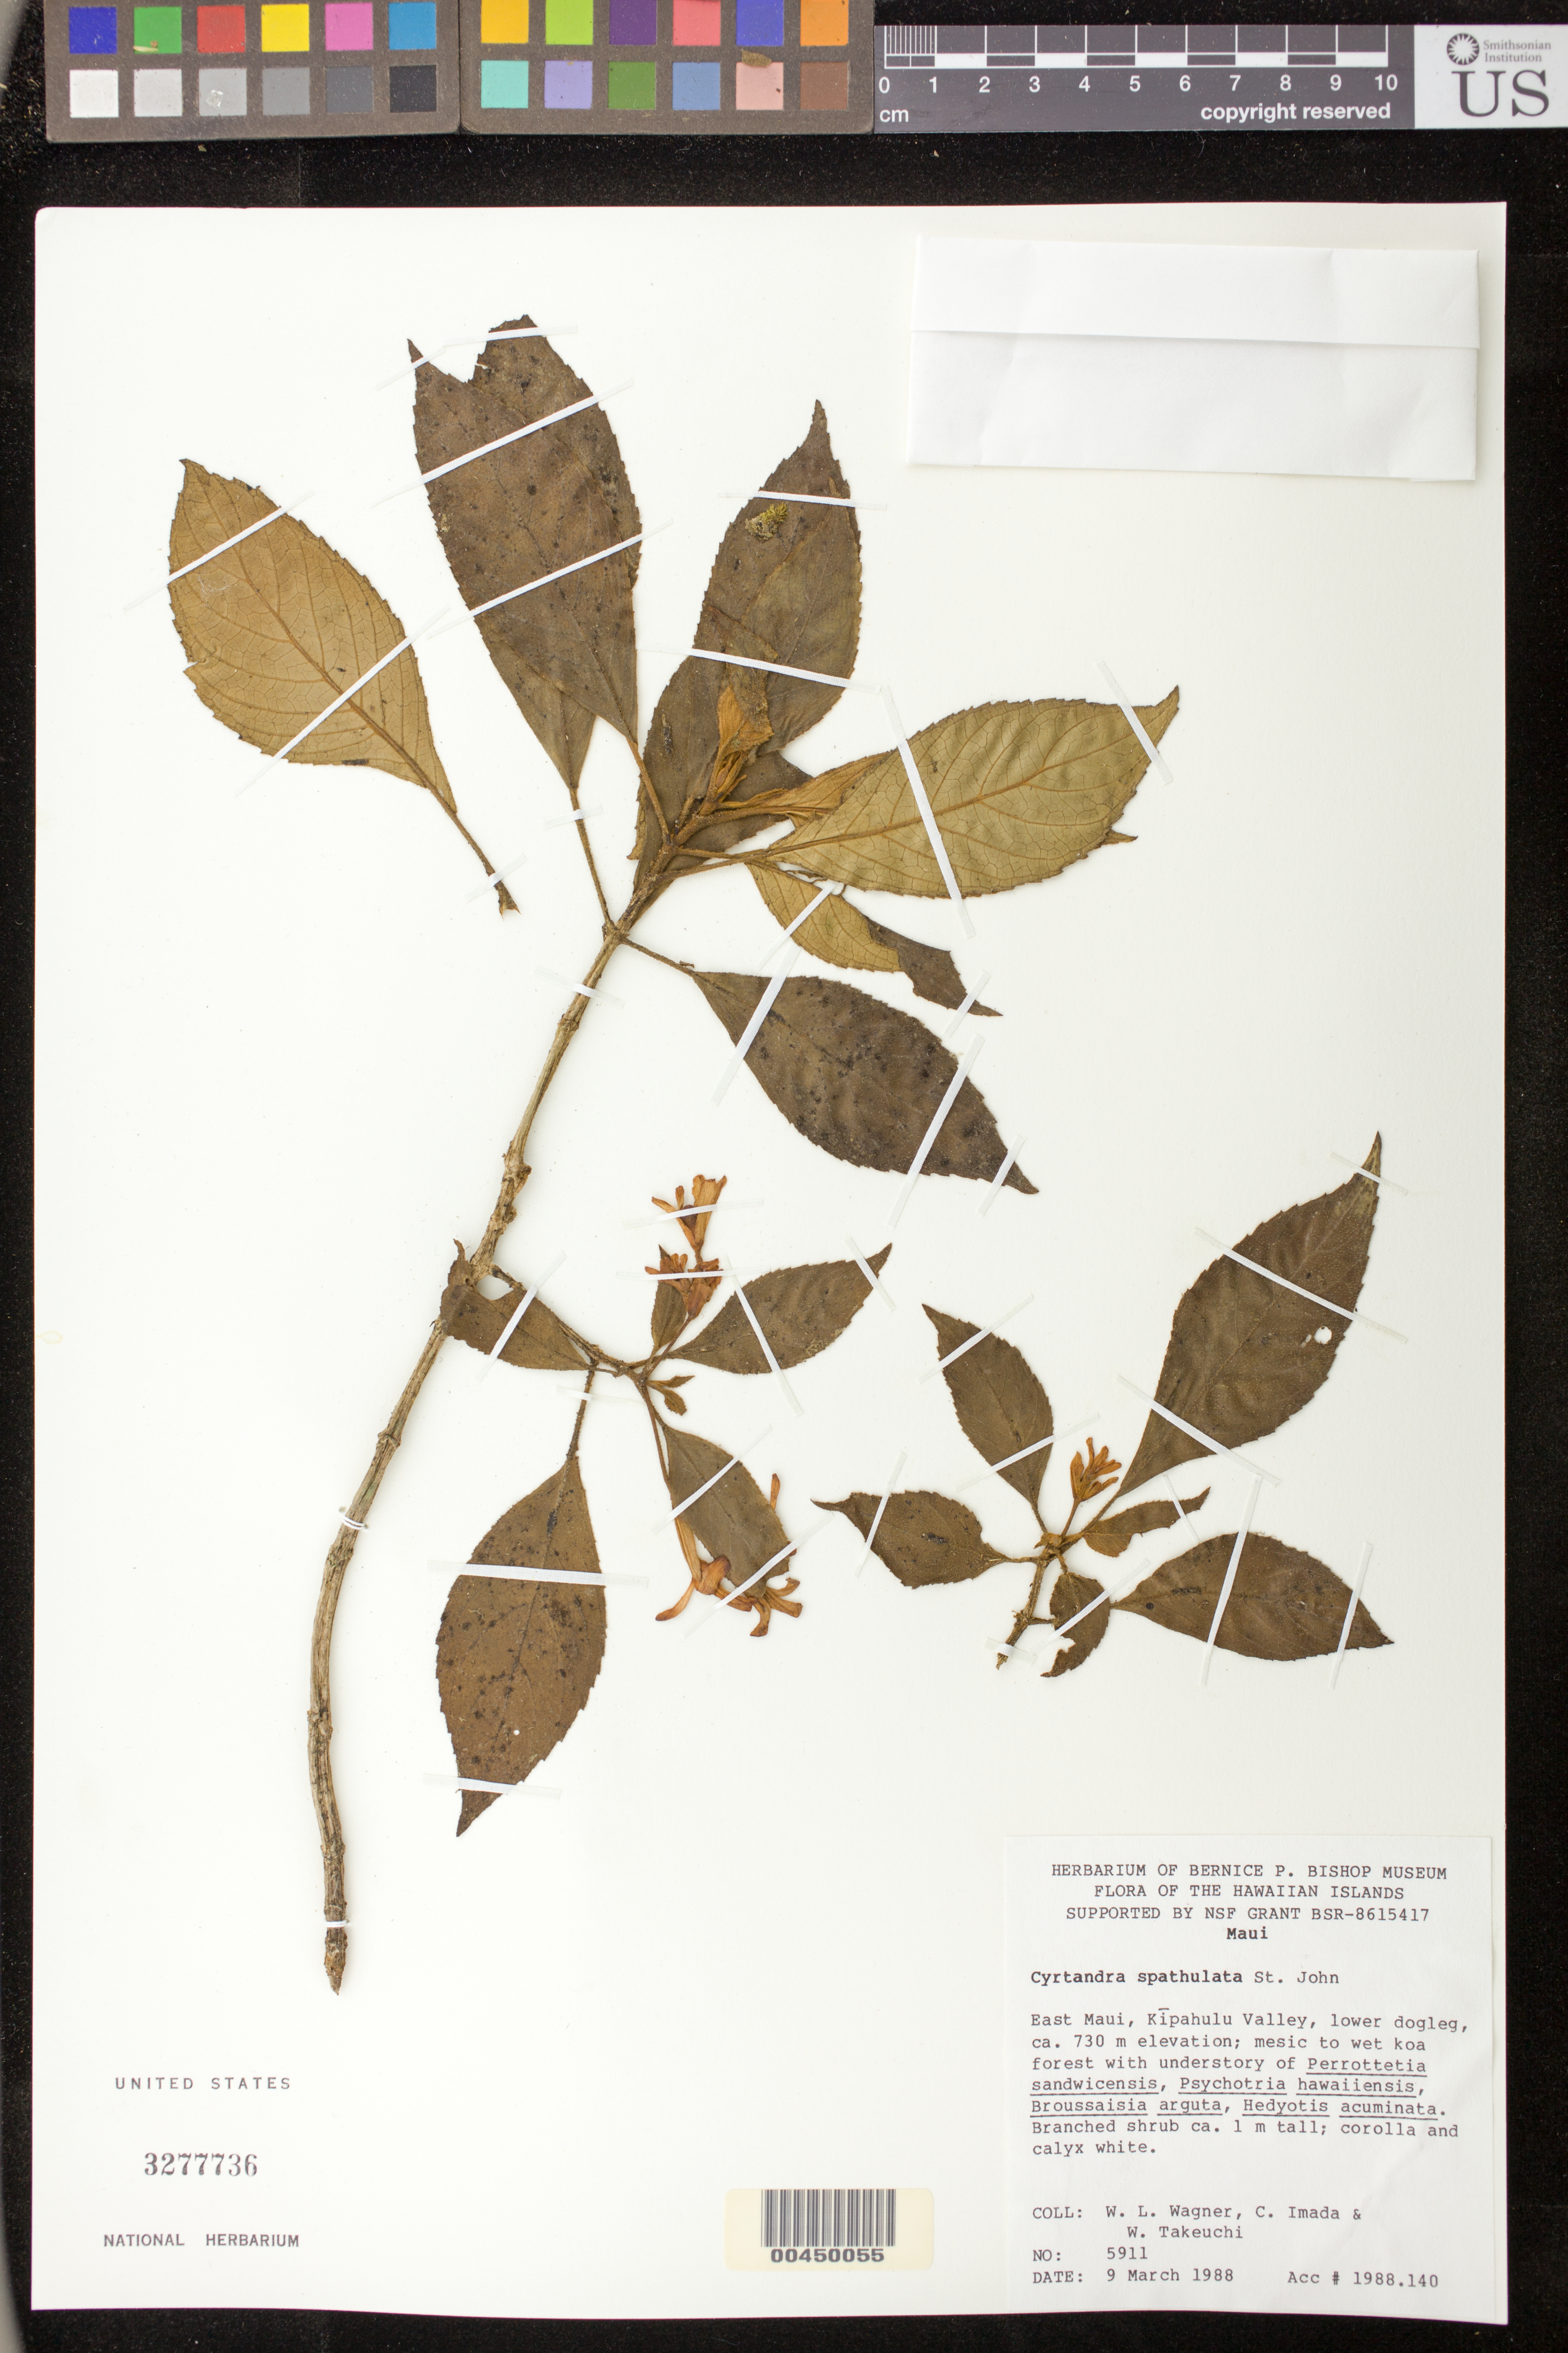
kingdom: Plantae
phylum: Tracheophyta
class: Magnoliopsida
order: Lamiales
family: Gesneriaceae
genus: Cyrtandra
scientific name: Cyrtandra spathulata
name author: H. St. John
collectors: W. L. Wagner, C. Imada & W. N. Takeuchi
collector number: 5911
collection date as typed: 09 Mar 1988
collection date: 1988-03-09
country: United States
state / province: Hawaii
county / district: Maui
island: Maui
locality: East Maui, Kipahulu valley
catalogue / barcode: US 3277736